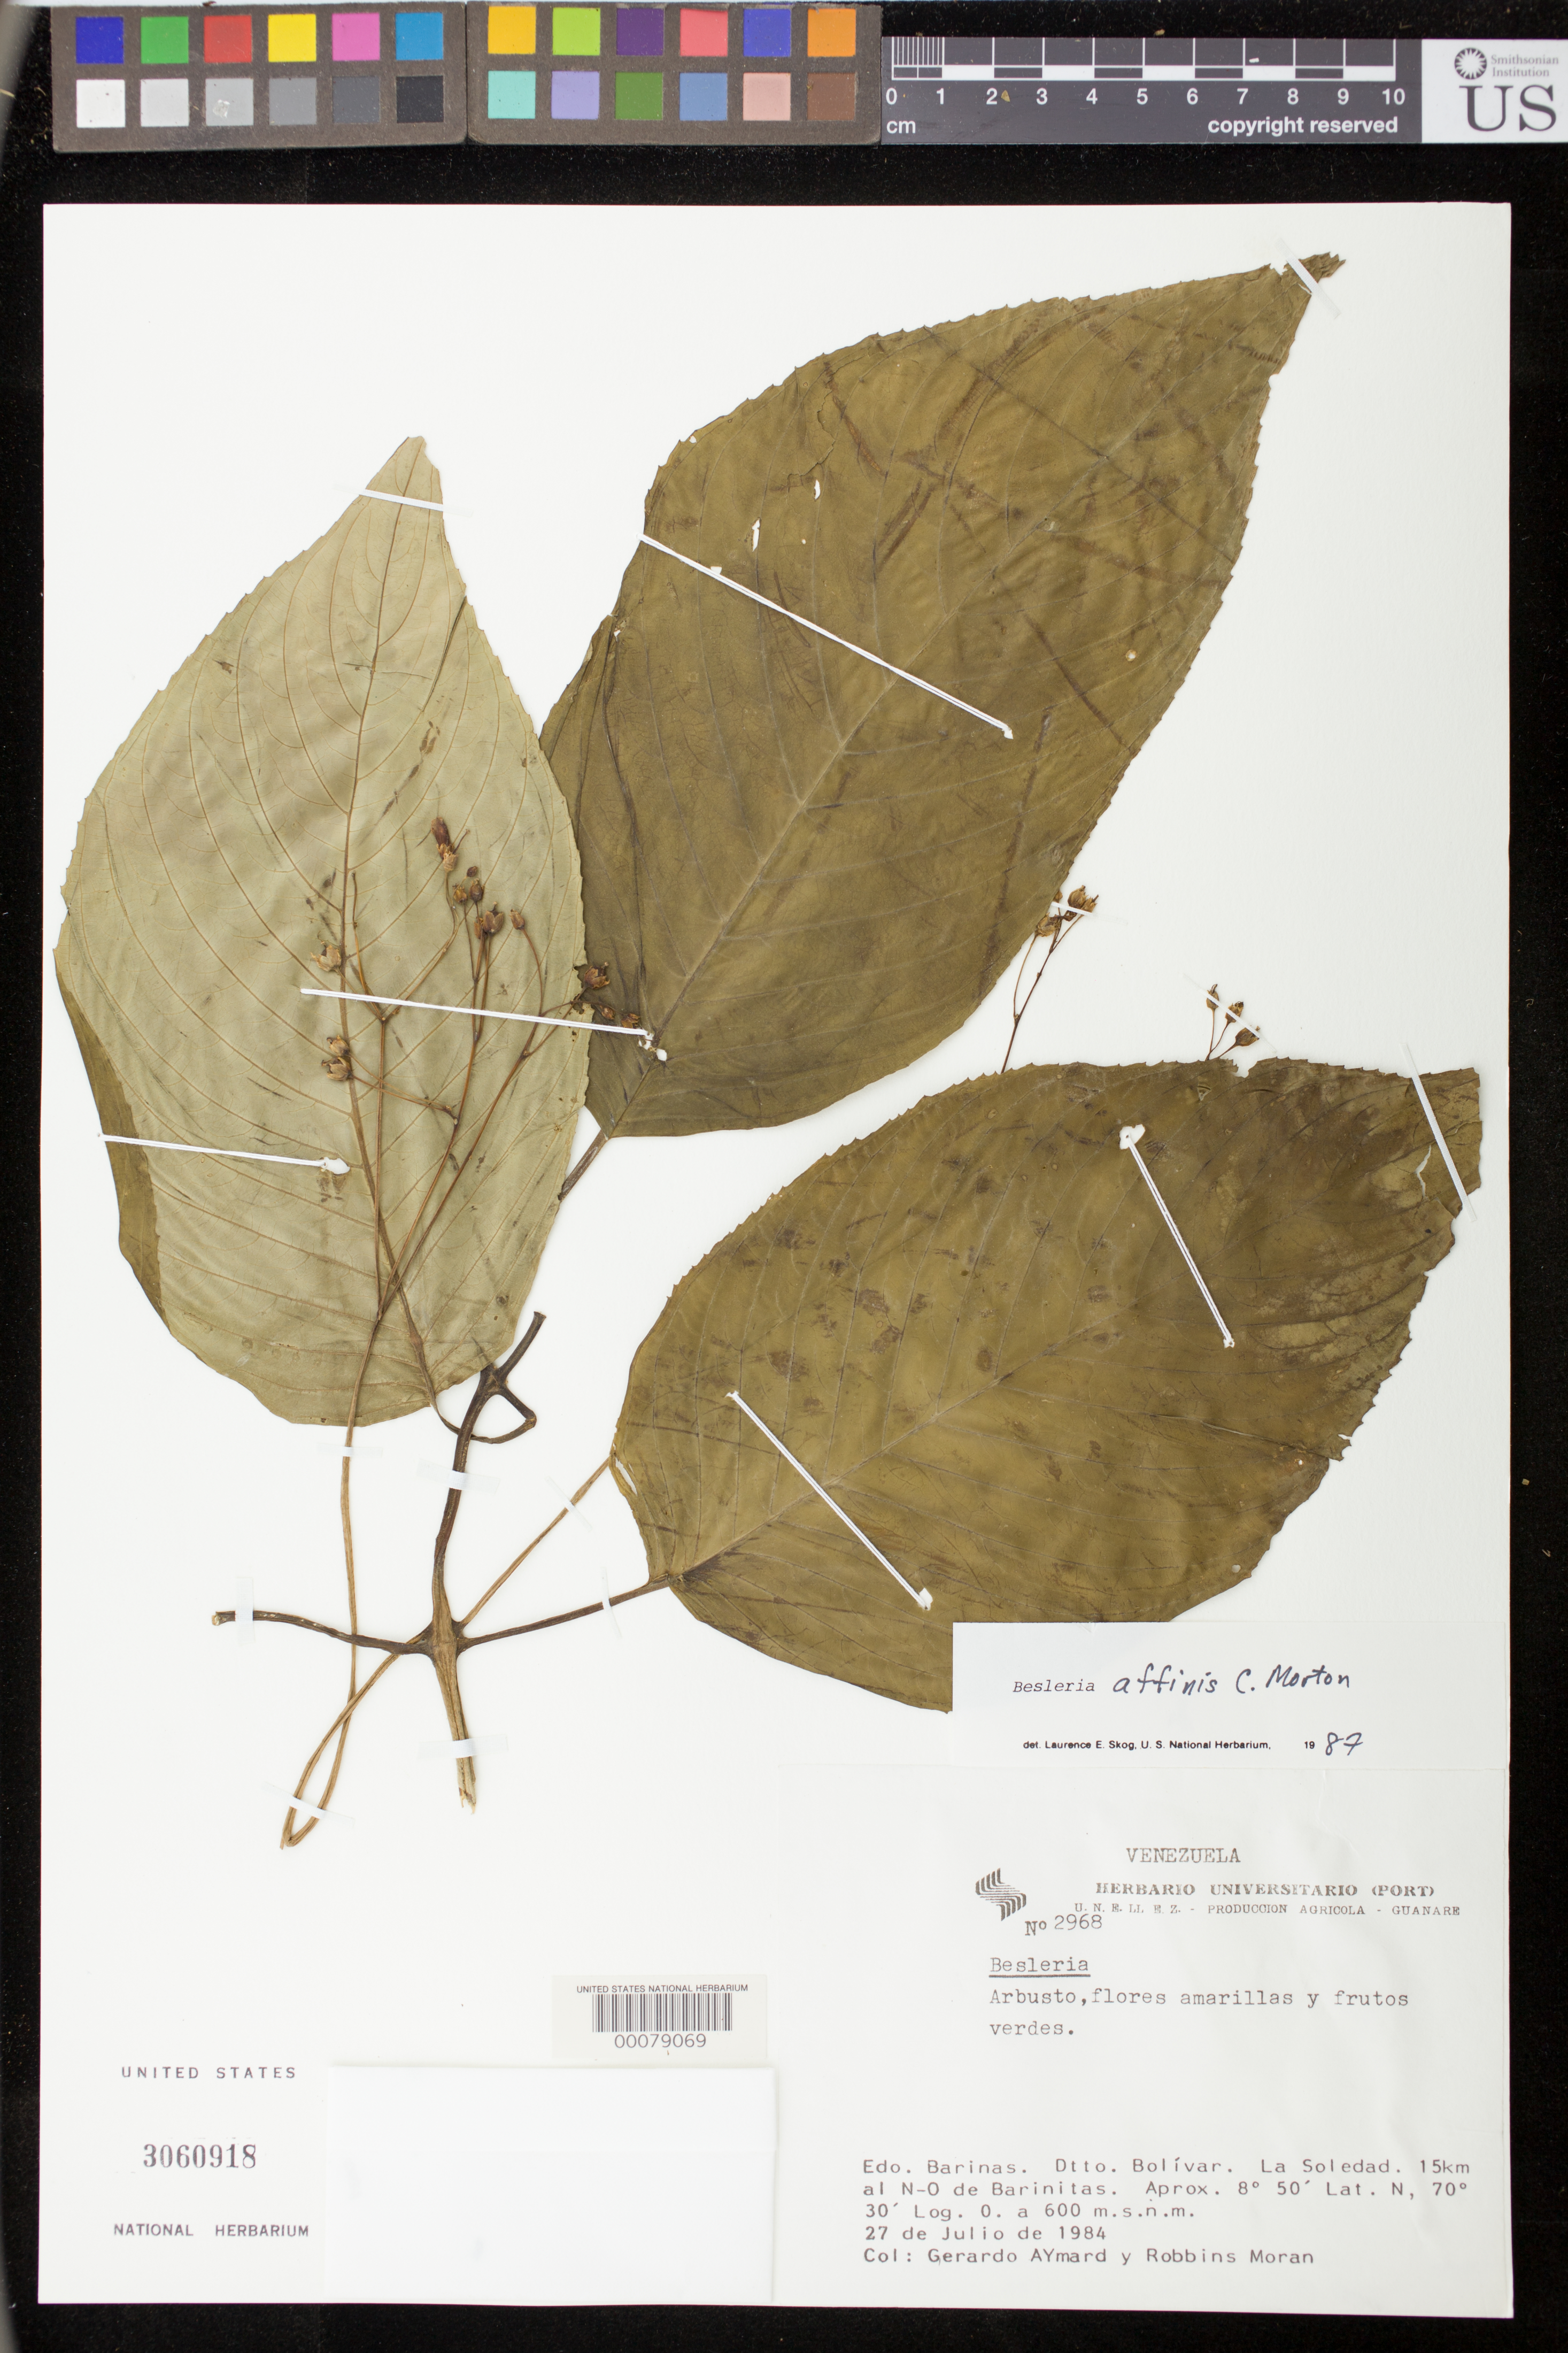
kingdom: Plantae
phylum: Tracheophyta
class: Magnoliopsida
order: Lamiales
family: Gesneriaceae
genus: Besleria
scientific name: Besleria affinis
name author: C.V. Morton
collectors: G. A. Aymard & R. Morán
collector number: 2968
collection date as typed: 27 Jul 1984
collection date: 1984-07-27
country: Venezuela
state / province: Barinas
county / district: Bolívar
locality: La Soledad, 15 km NW of Barinitas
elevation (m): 600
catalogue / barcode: US 3060918